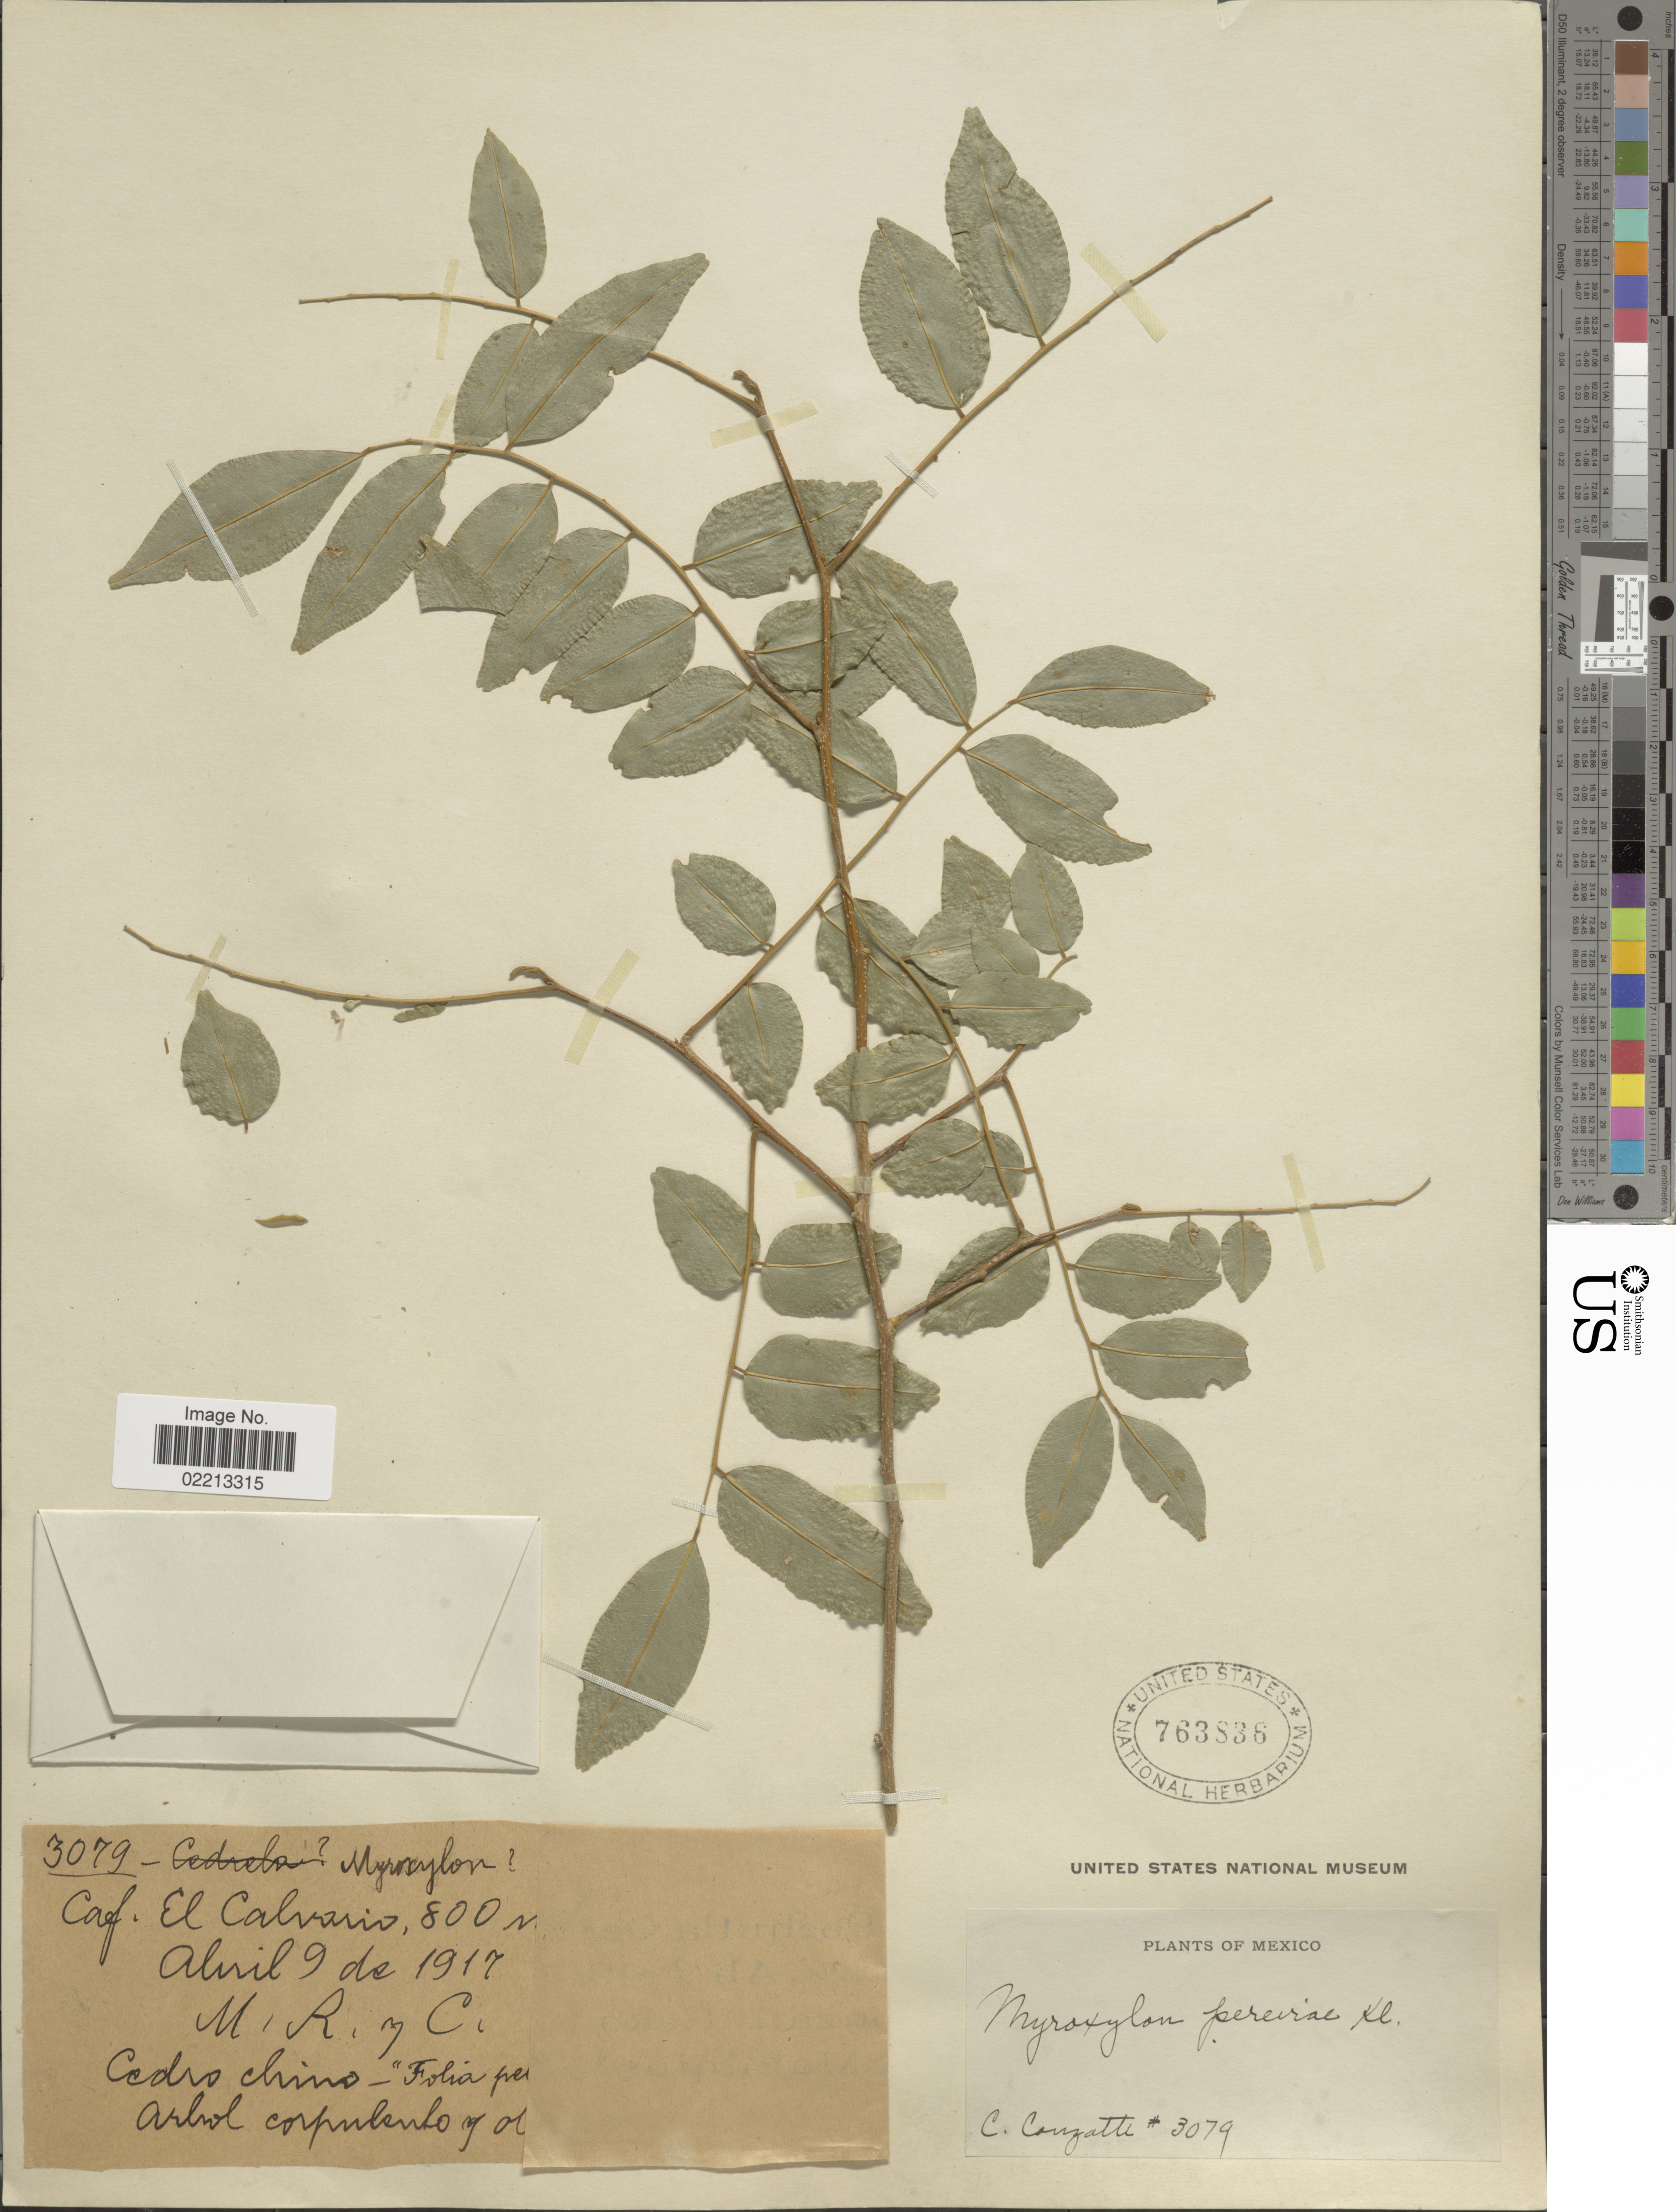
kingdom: Plantae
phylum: Tracheophyta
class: Magnoliopsida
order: Fabales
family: Fabaceae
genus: Myroxylon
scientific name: Myroxylon balsamum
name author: (L.) Harms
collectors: C. Conzatti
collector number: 3079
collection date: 1917-04-09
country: Mexico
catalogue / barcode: US 763836